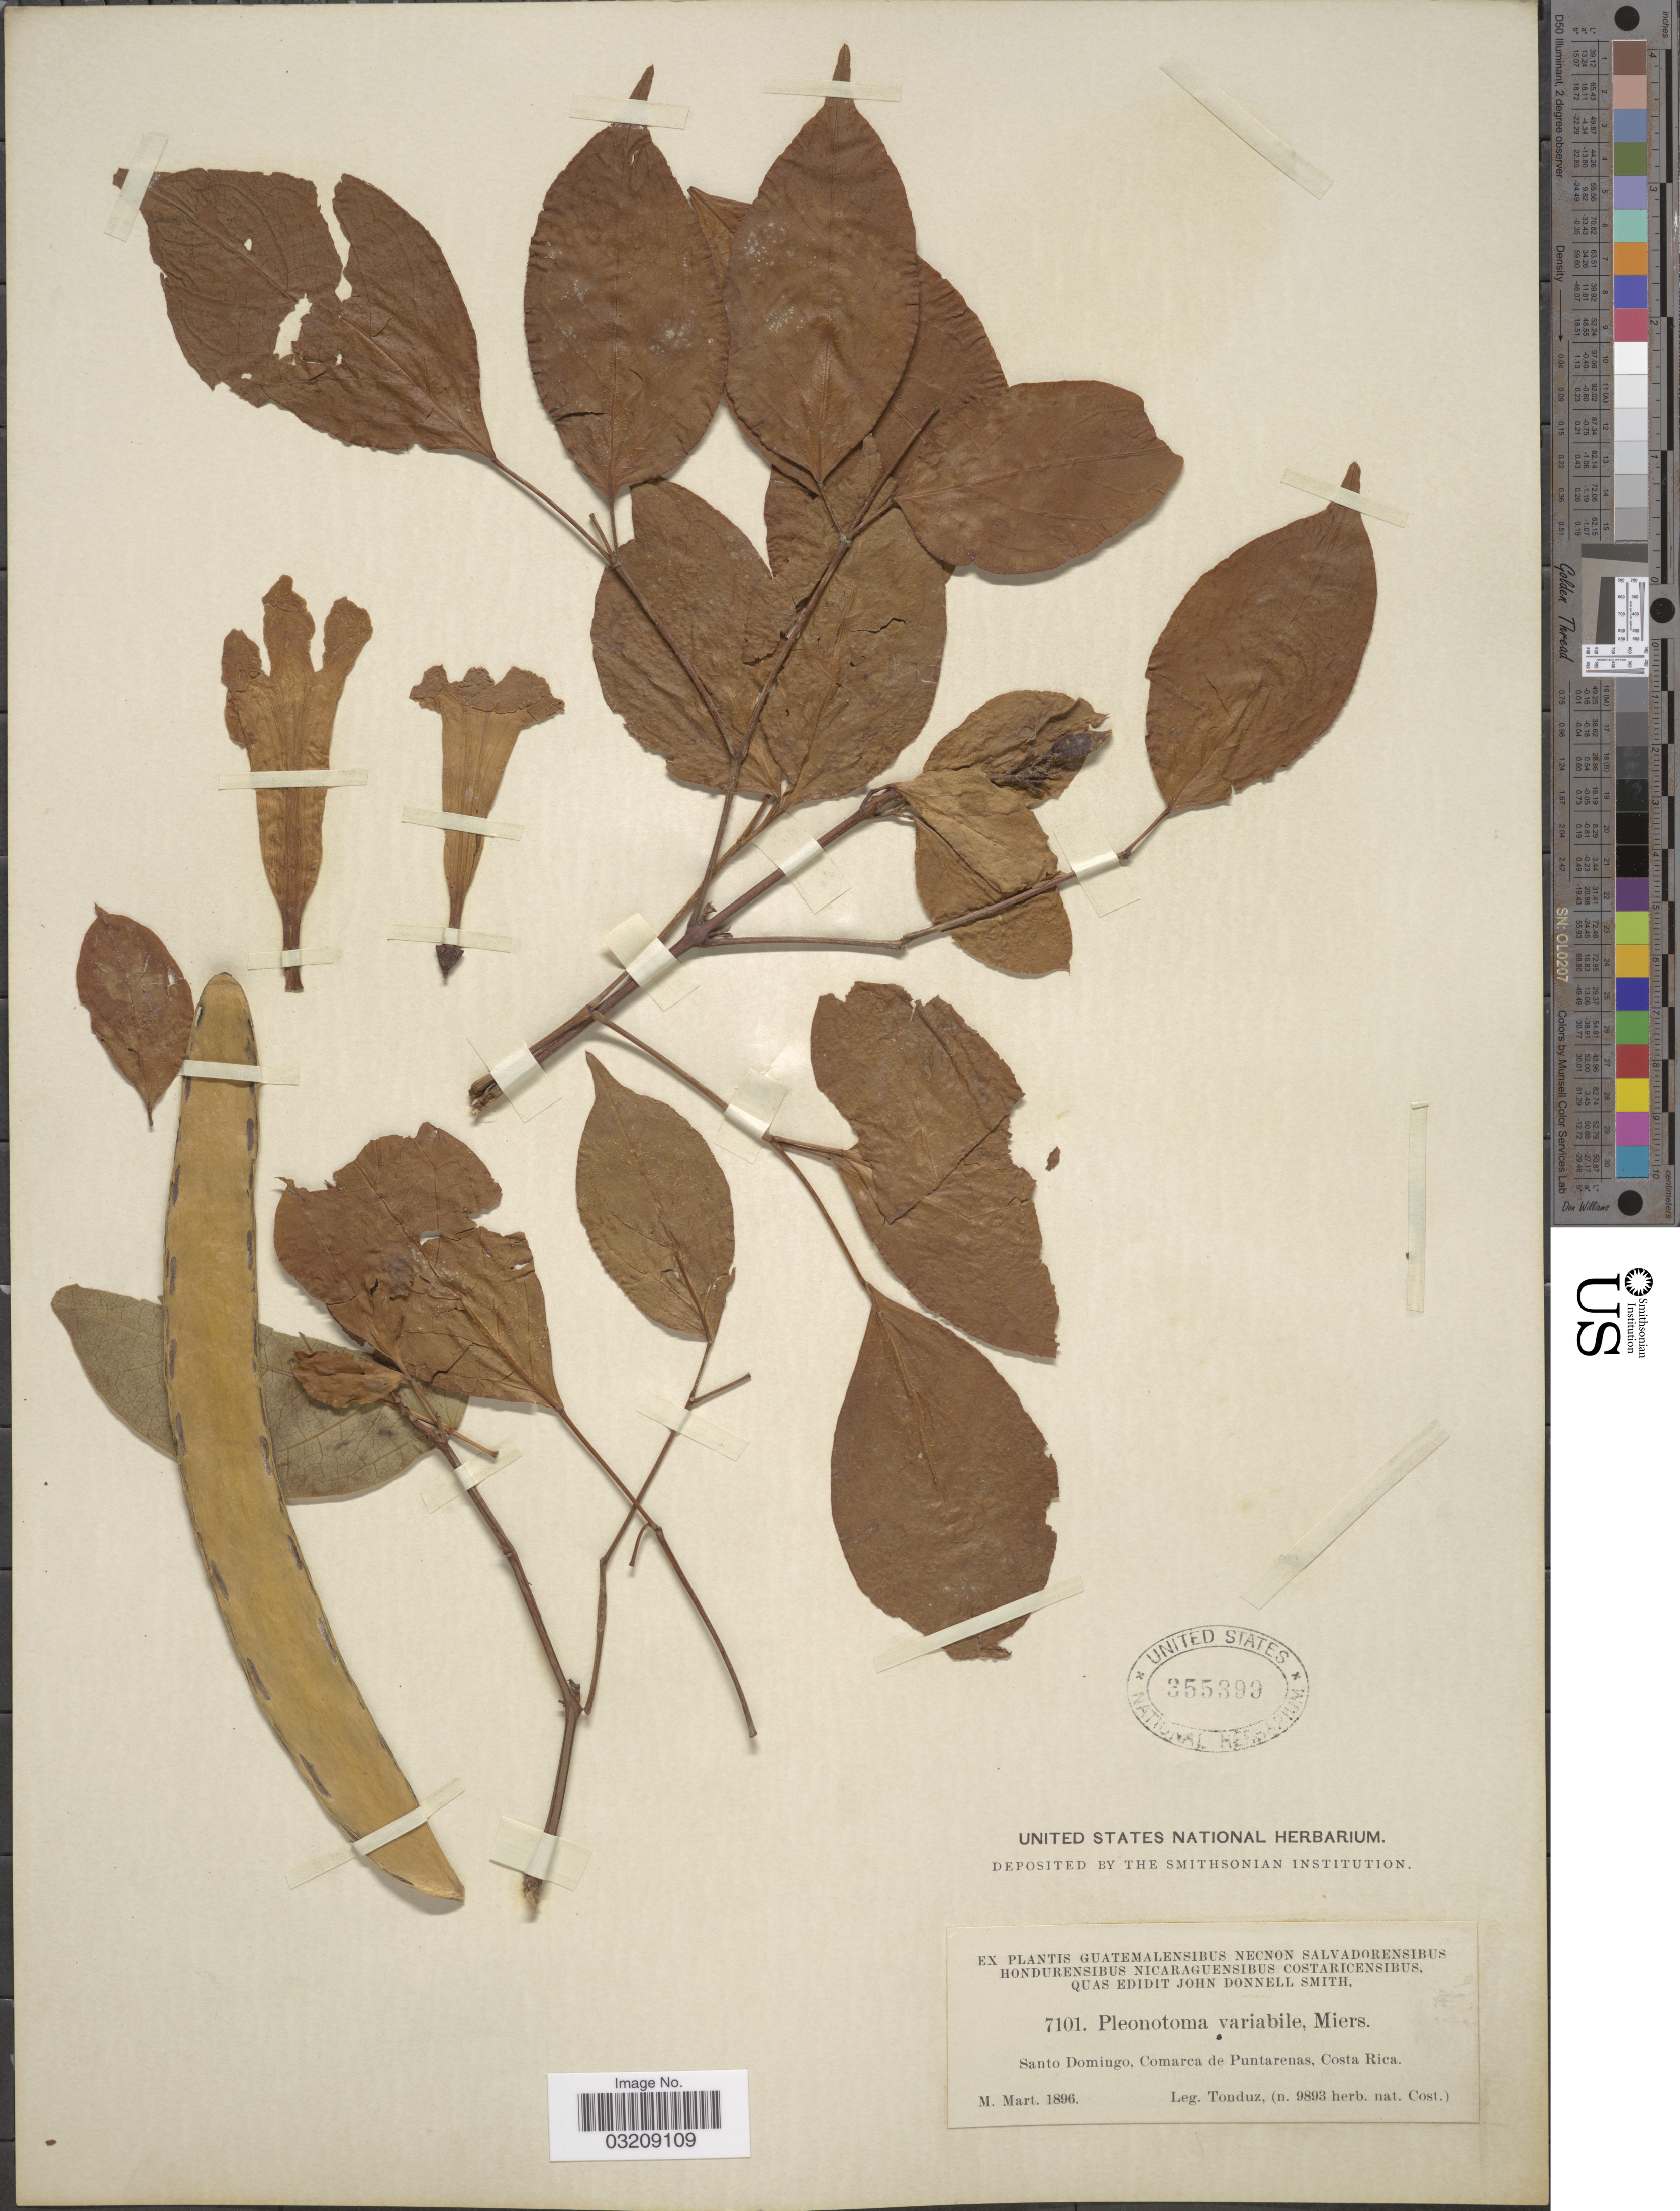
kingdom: Plantae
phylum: Tracheophyta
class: Magnoliopsida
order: Lamiales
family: Bignoniaceae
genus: Pleonotoma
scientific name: Pleonotoma variabilis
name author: (Jacq.) Miers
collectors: Tonduz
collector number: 7101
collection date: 1896-03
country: Costa Rica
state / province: Puntarenas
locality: Santo Domingo, Comarca de Puntarenas.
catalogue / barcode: US 355399